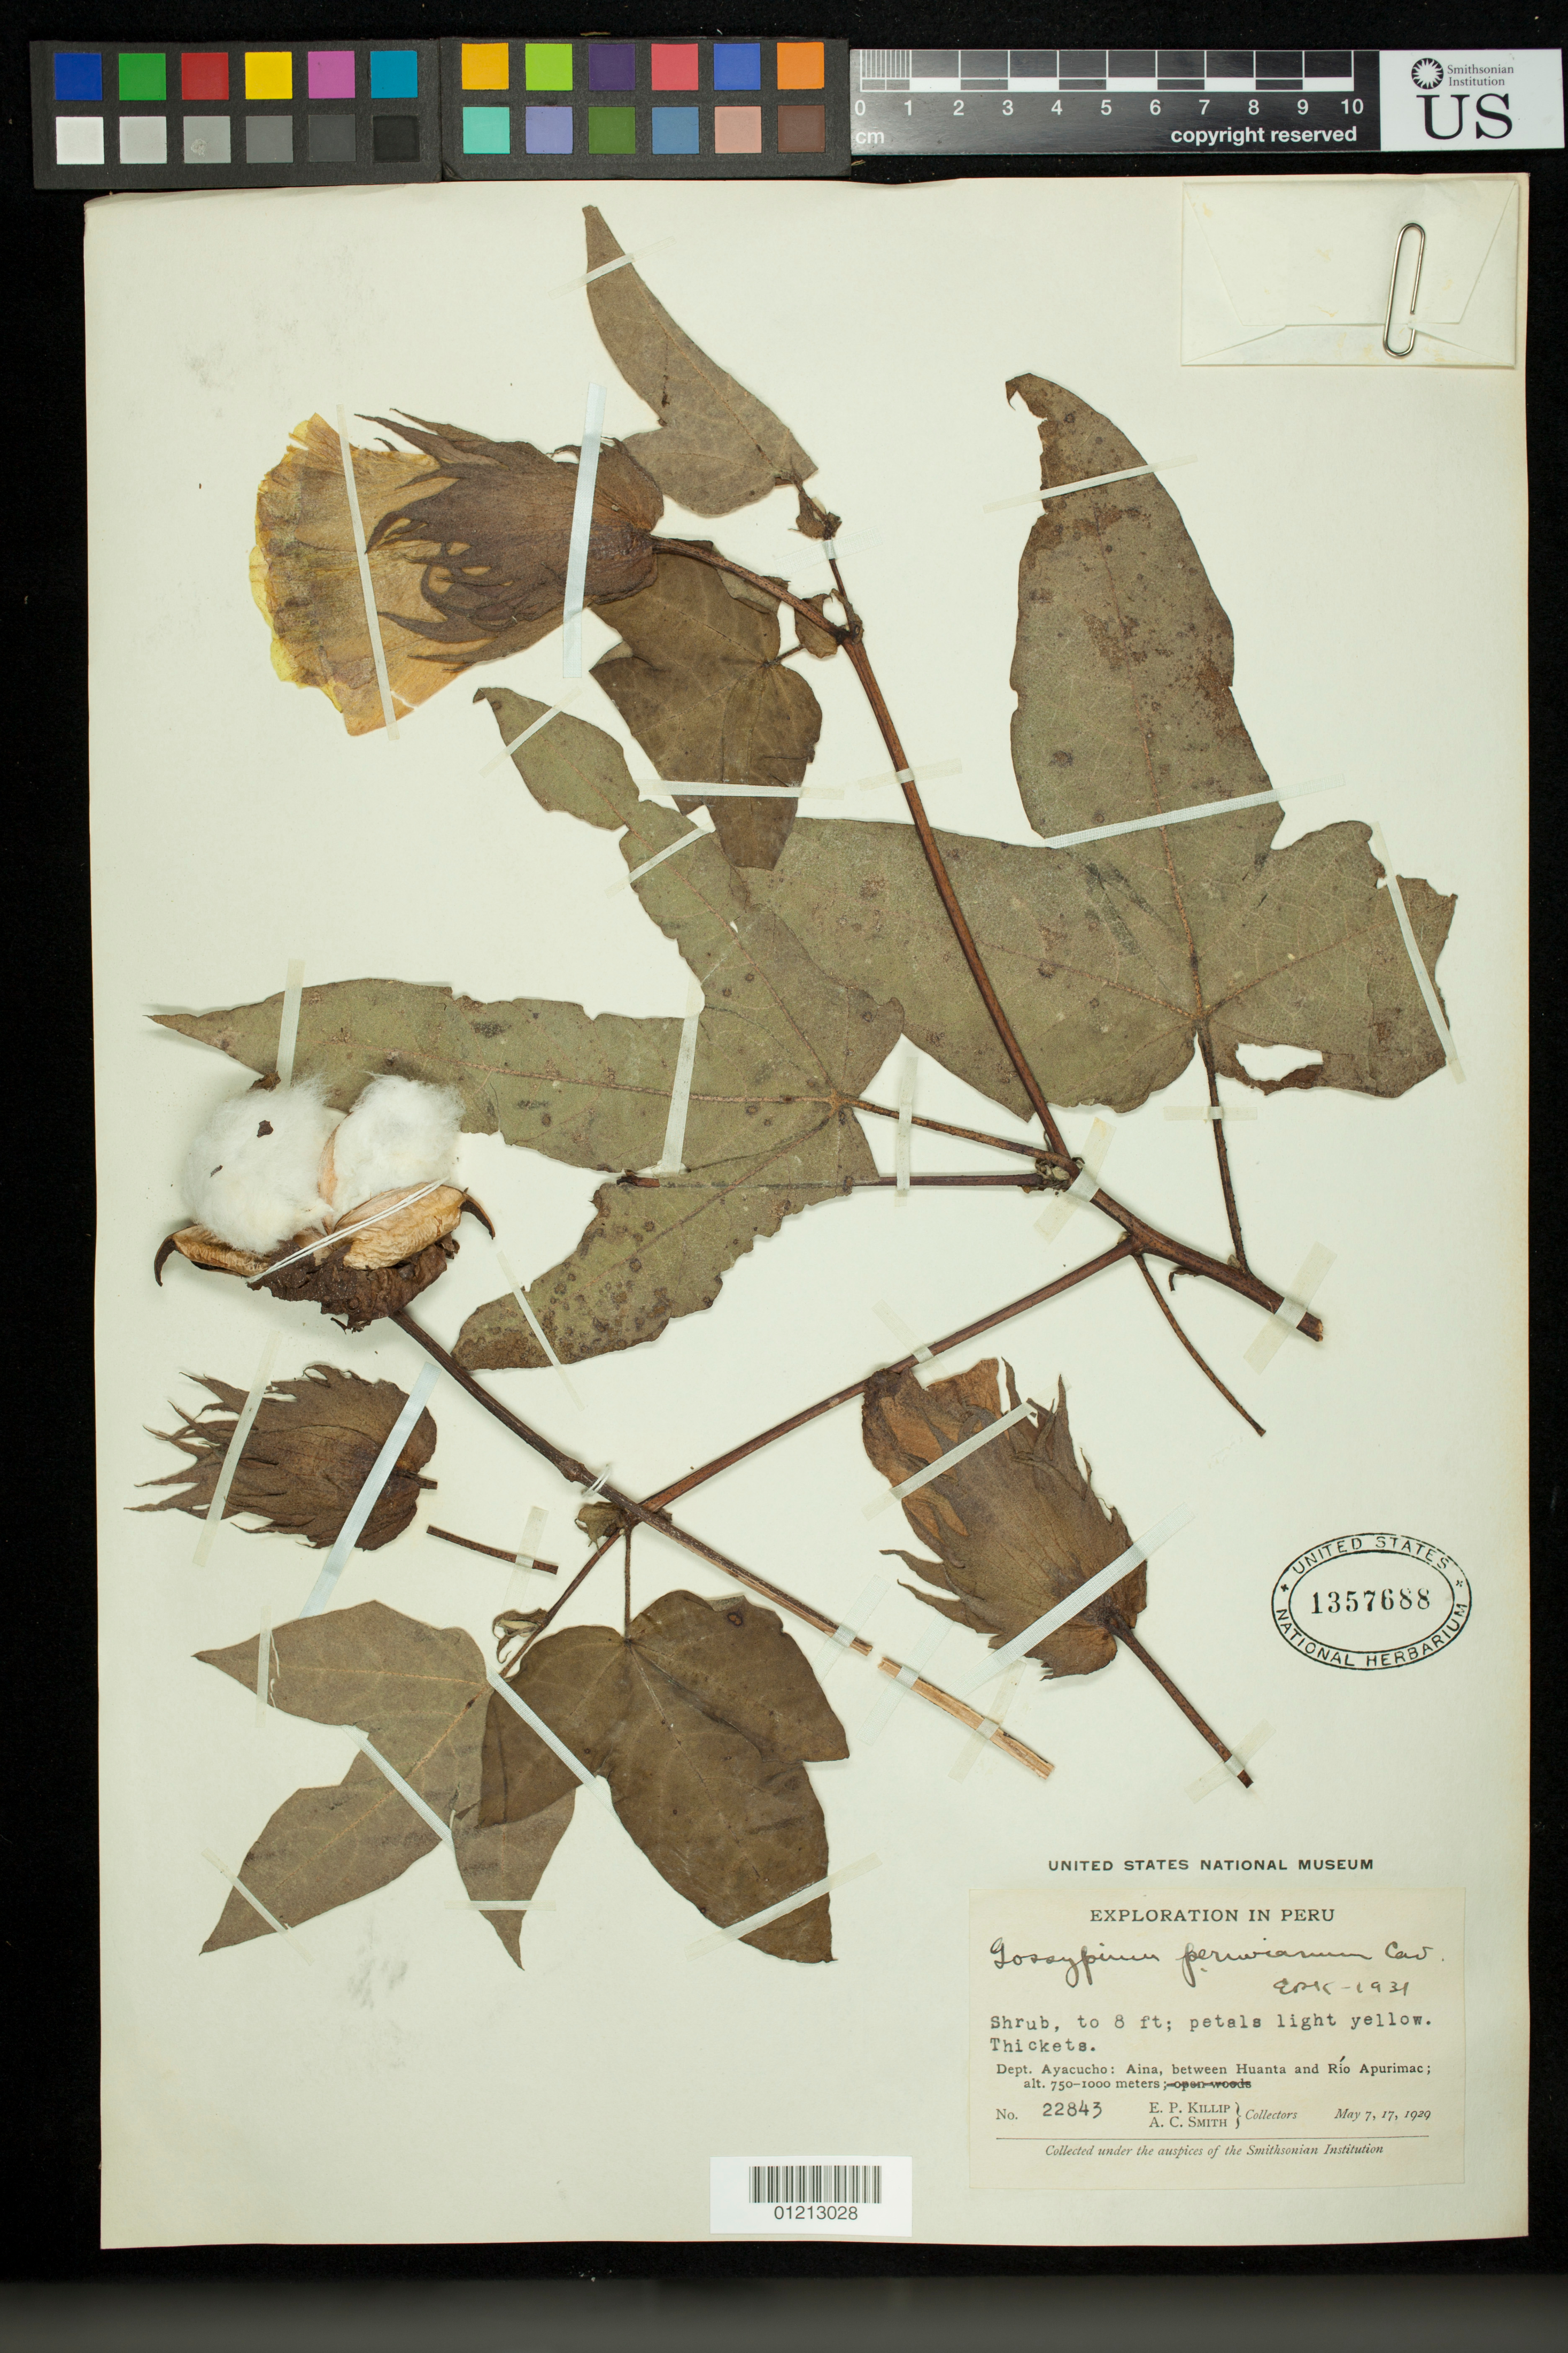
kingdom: Plantae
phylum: Tracheophyta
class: Magnoliopsida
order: Malvales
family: Malvaceae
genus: Gossypium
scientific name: Gossypium peruvianum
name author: Cav.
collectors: E. P. Killip & A. C. Smith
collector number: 22843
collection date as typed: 07 May 1929 to 17 May 1929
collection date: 1929-05-07/1929-05-17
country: Peru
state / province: Ayacucho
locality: Aina, between Huanta and Río Apurímac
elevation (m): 750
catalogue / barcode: US 1357688